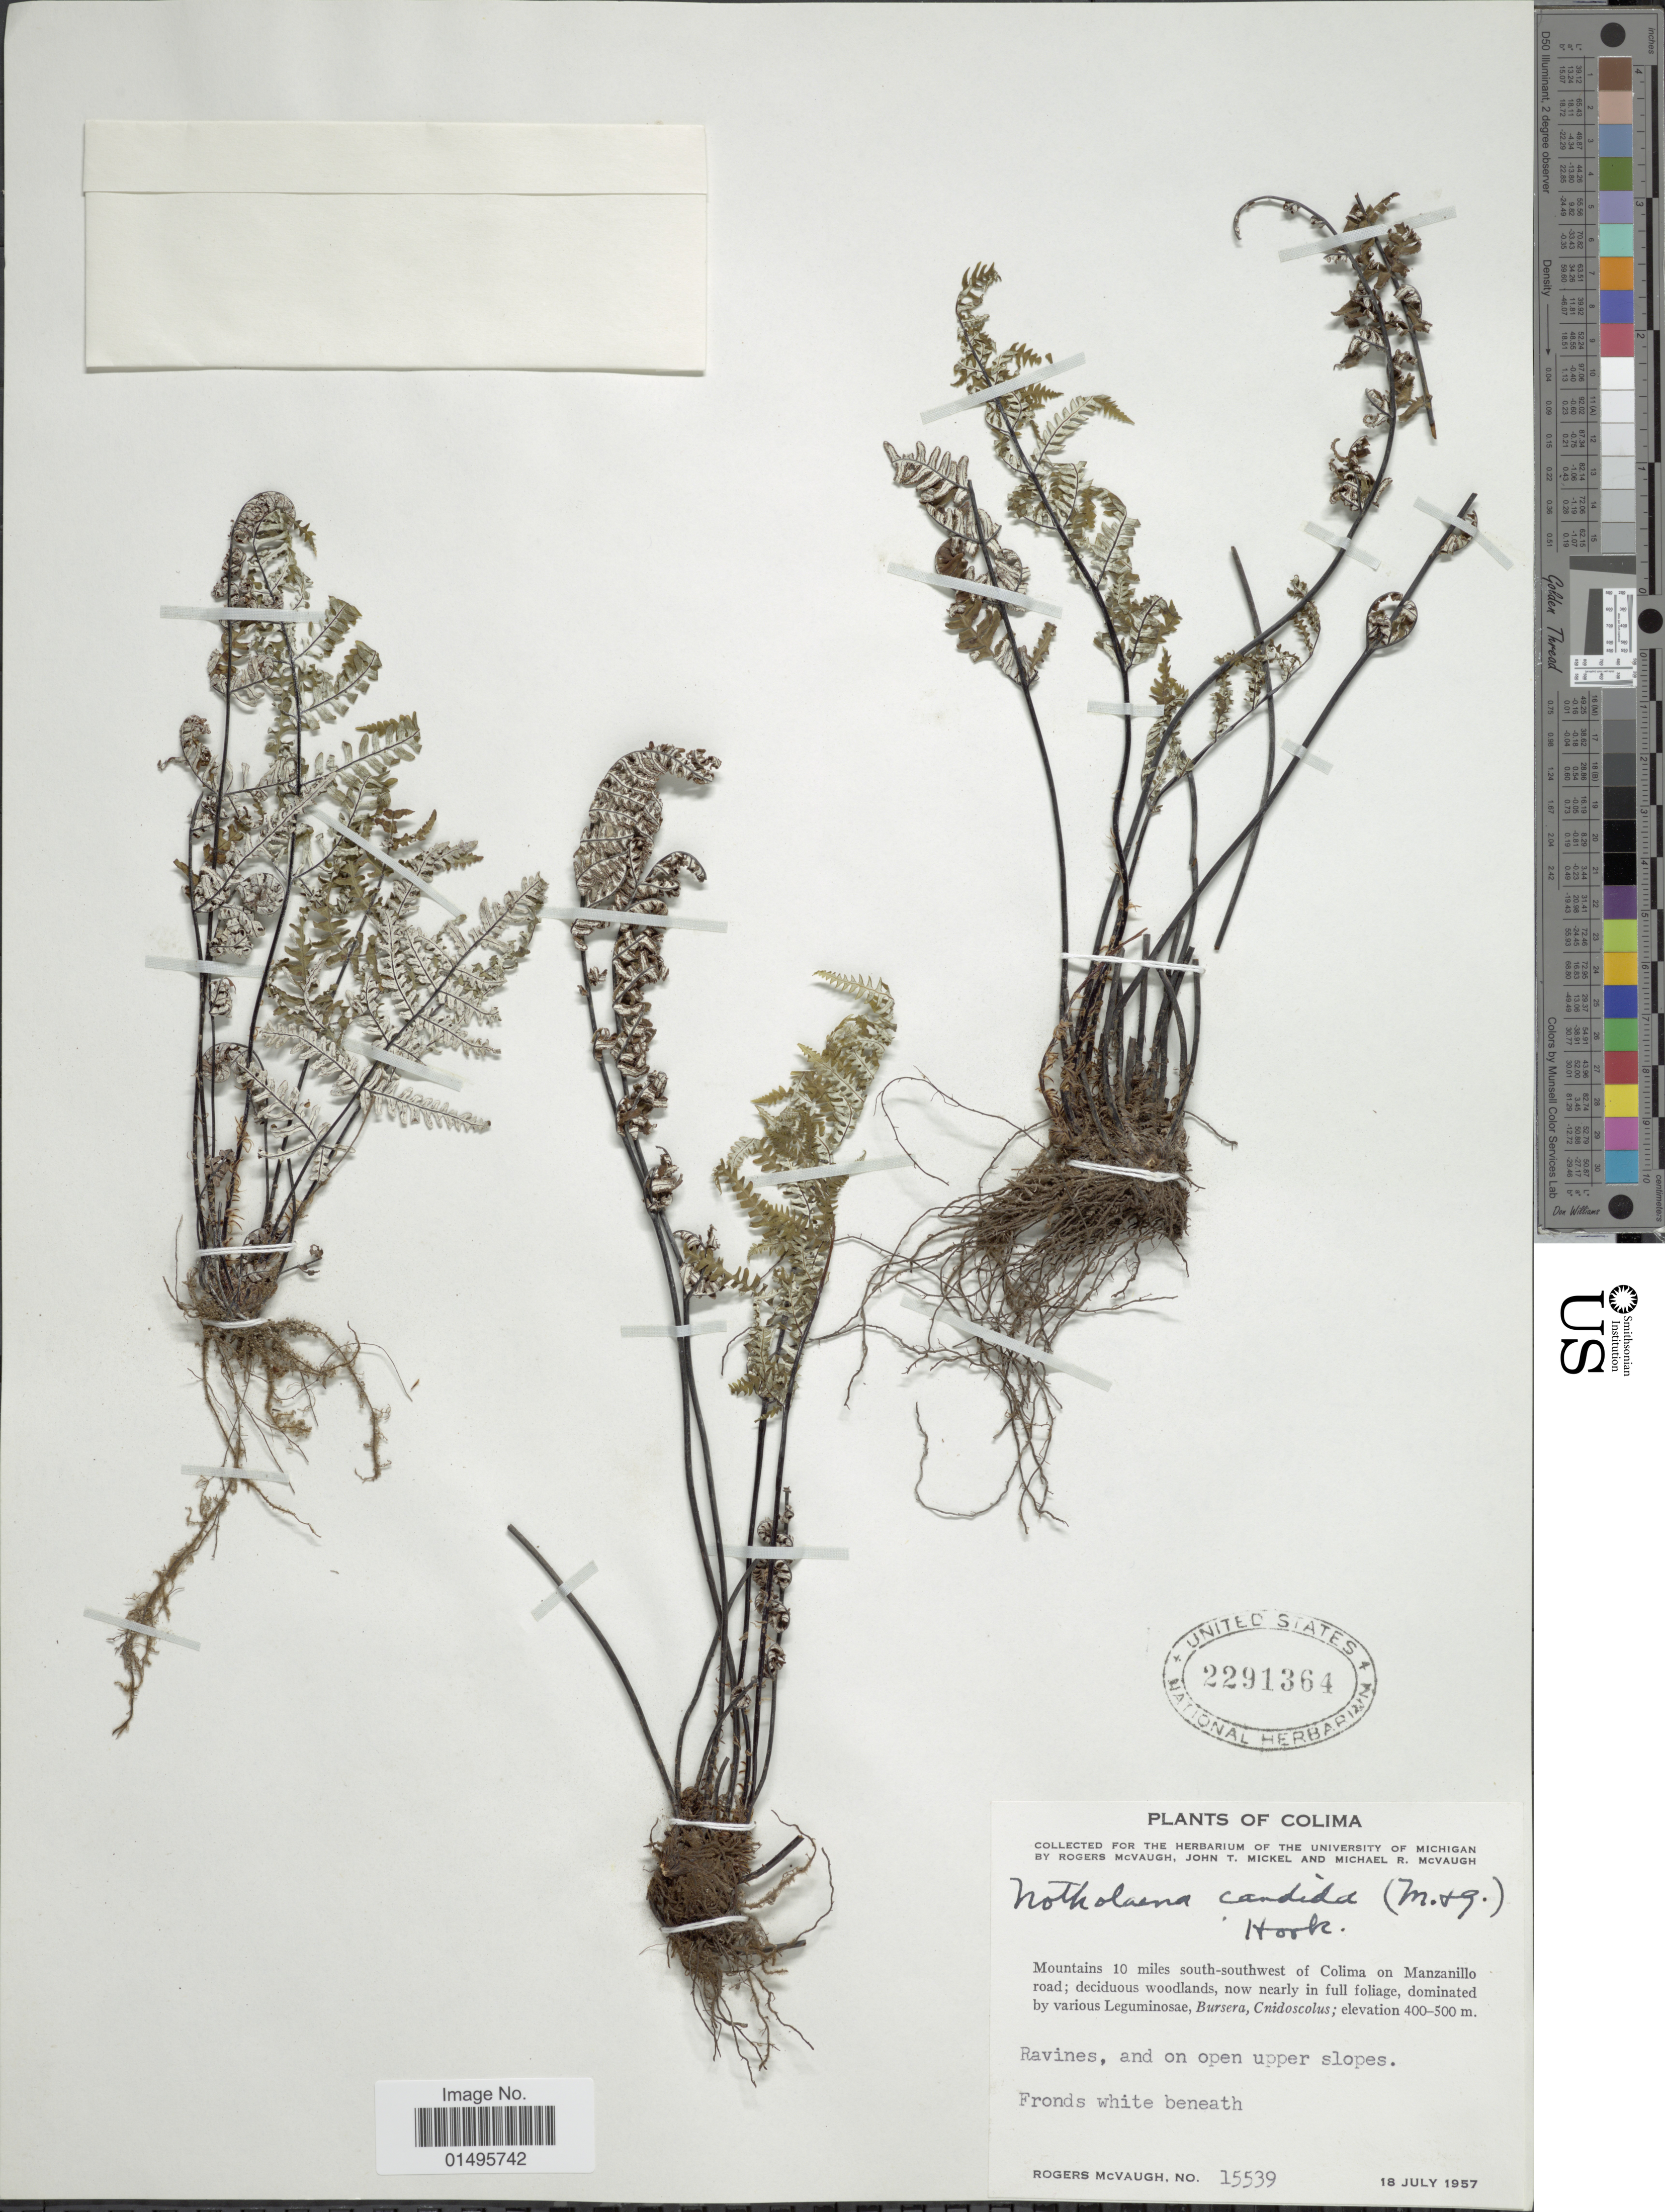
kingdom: Plantae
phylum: Tracheophyta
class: Polypodiopsida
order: Polypodiales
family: Pteridaceae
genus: Notholaena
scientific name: Notholaena candida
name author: (M. Martens) Hook.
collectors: R. McVaugh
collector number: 15539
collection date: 1957-07-18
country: Mexico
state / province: Colima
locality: Mountains 10 miles south-southwest of Colima on Manzanillo road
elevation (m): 400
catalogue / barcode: US 2291364